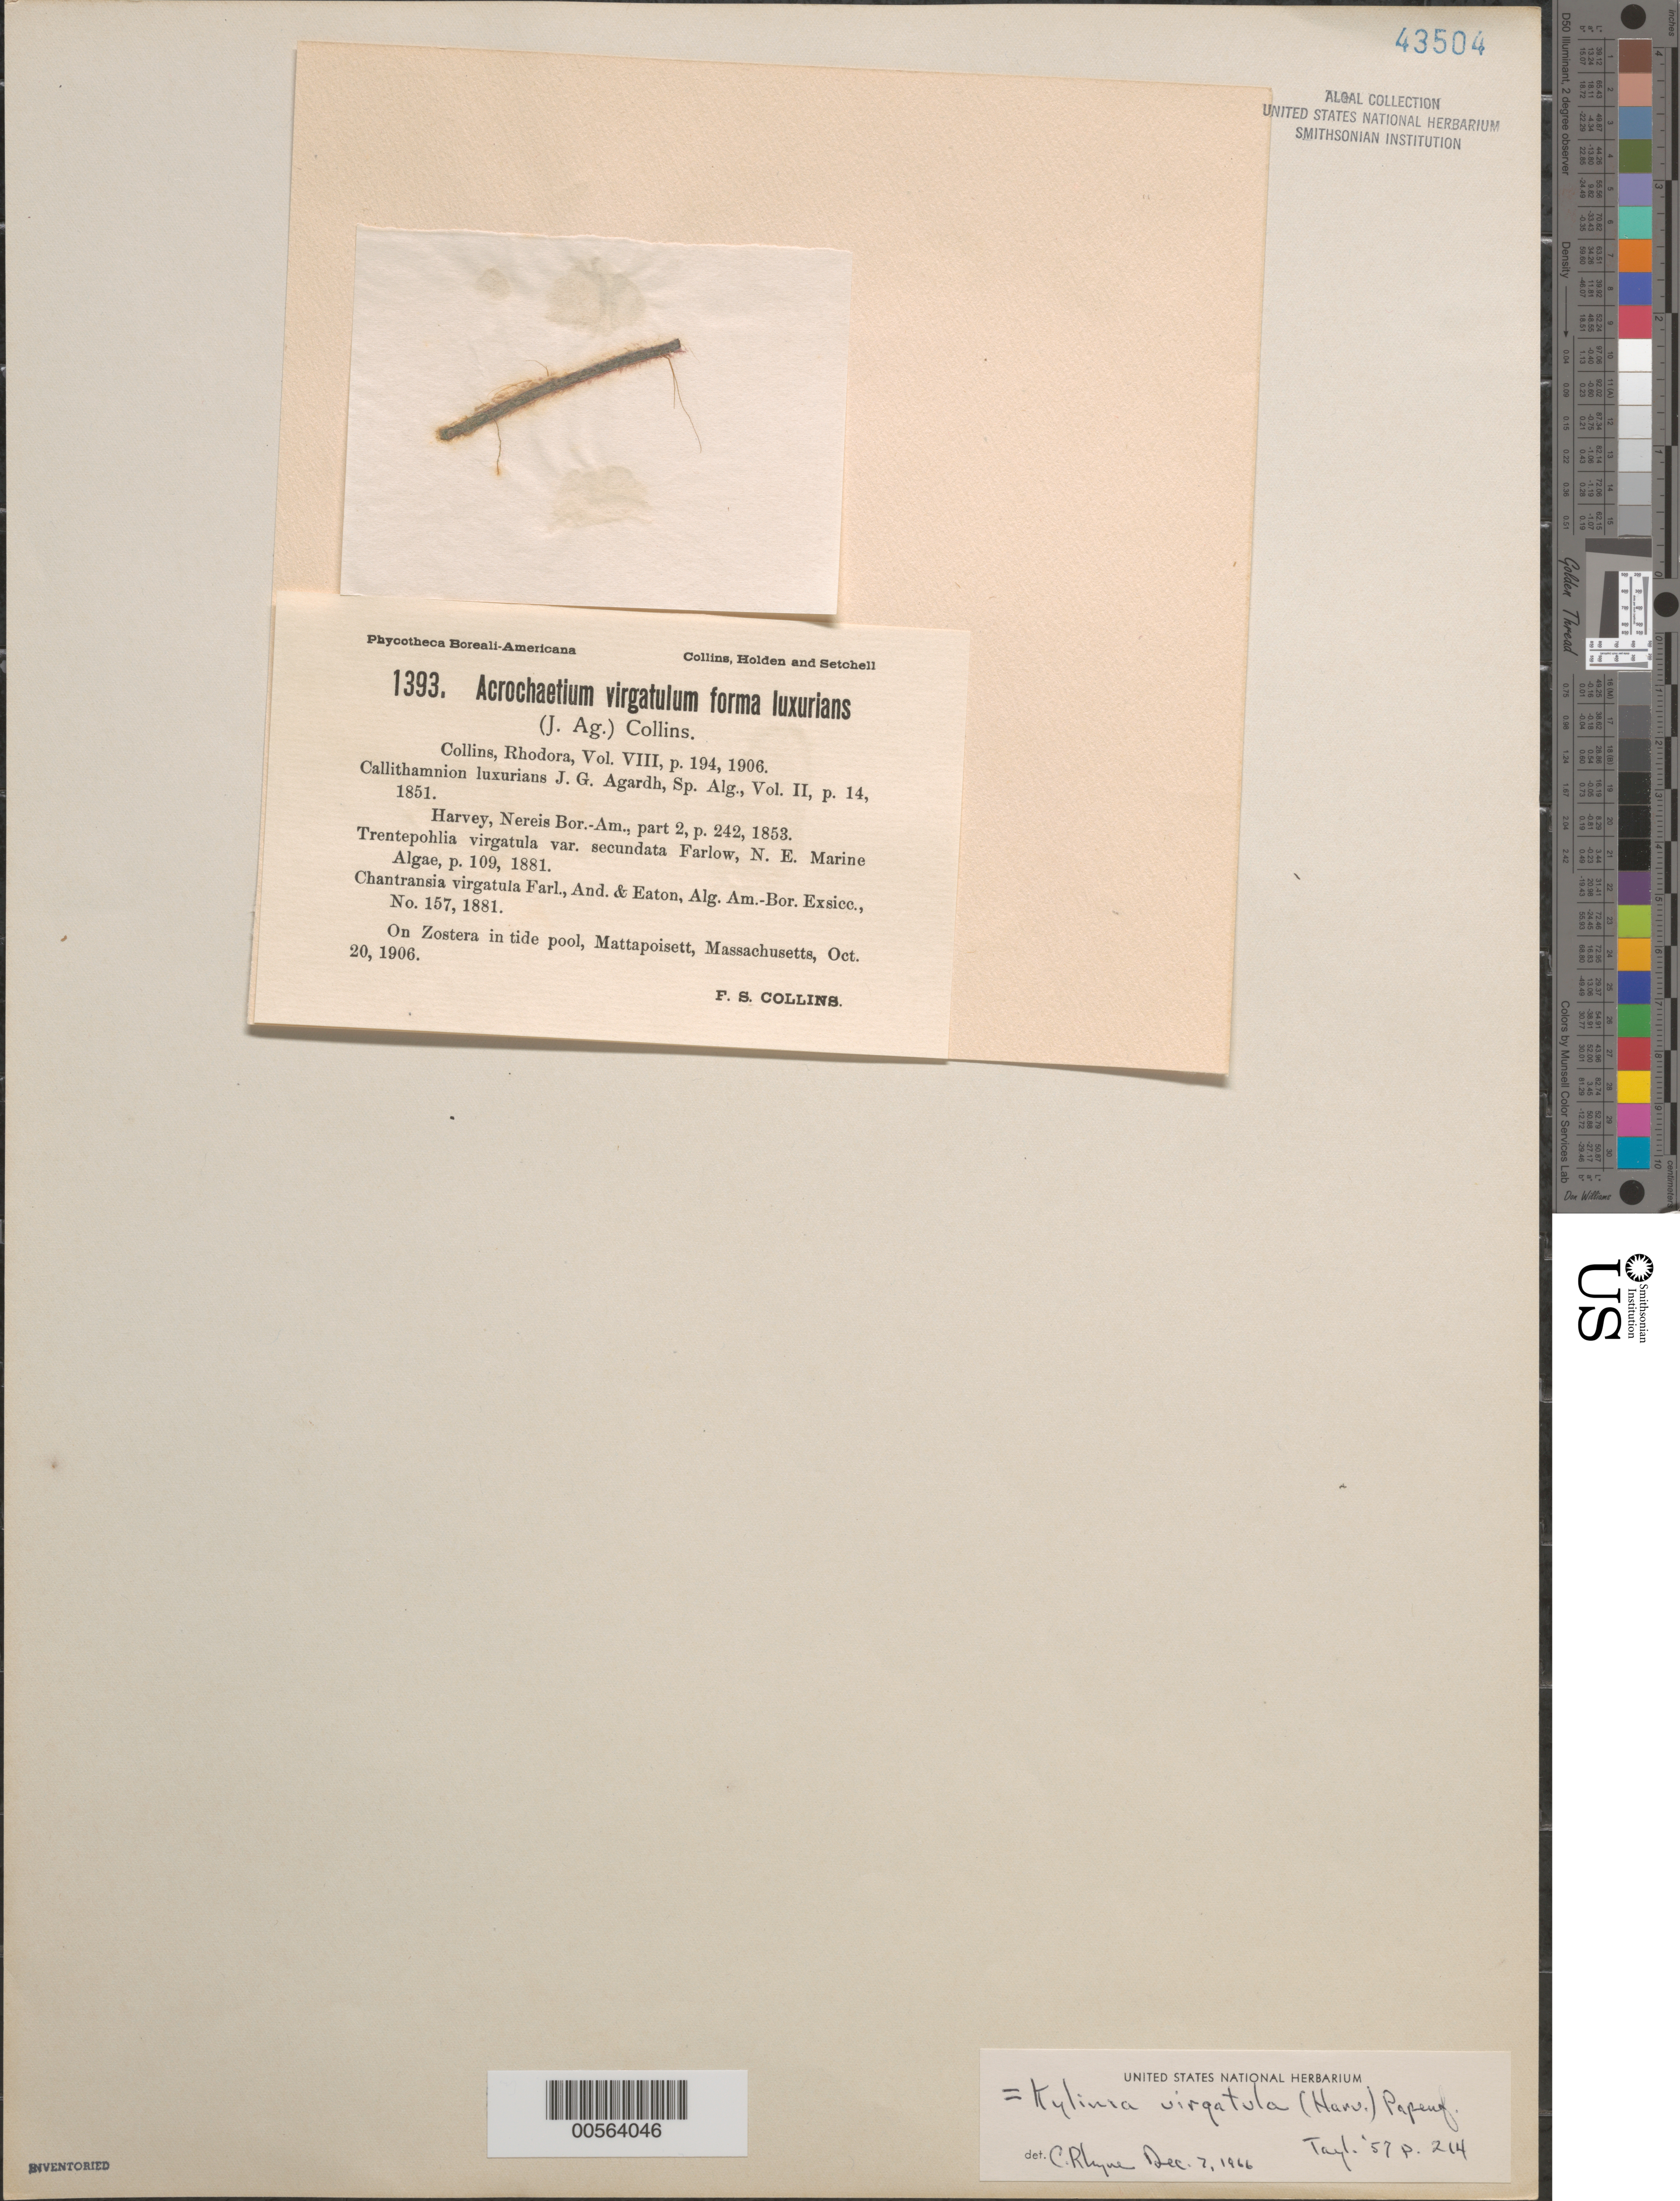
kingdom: Plantae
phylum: Rhodophyta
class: Florideophyceae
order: Acrochaetiales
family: Acrochaetiaceae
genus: Acrochaetium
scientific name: Acrochaetium secundatum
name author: (Lyngb.) Näg. in Näg. & C. Cramer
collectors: F. Collins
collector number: PB-A 1393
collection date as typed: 20 Oct 1906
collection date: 1906-10-20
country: United States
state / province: Massachusetts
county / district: Plymouth County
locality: Mattapoisett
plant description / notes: Collins, Holden & Setchell, Phycotheca Boreali-Americana, as Acrochaetium virgatulum f. luxurians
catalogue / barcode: US 43504